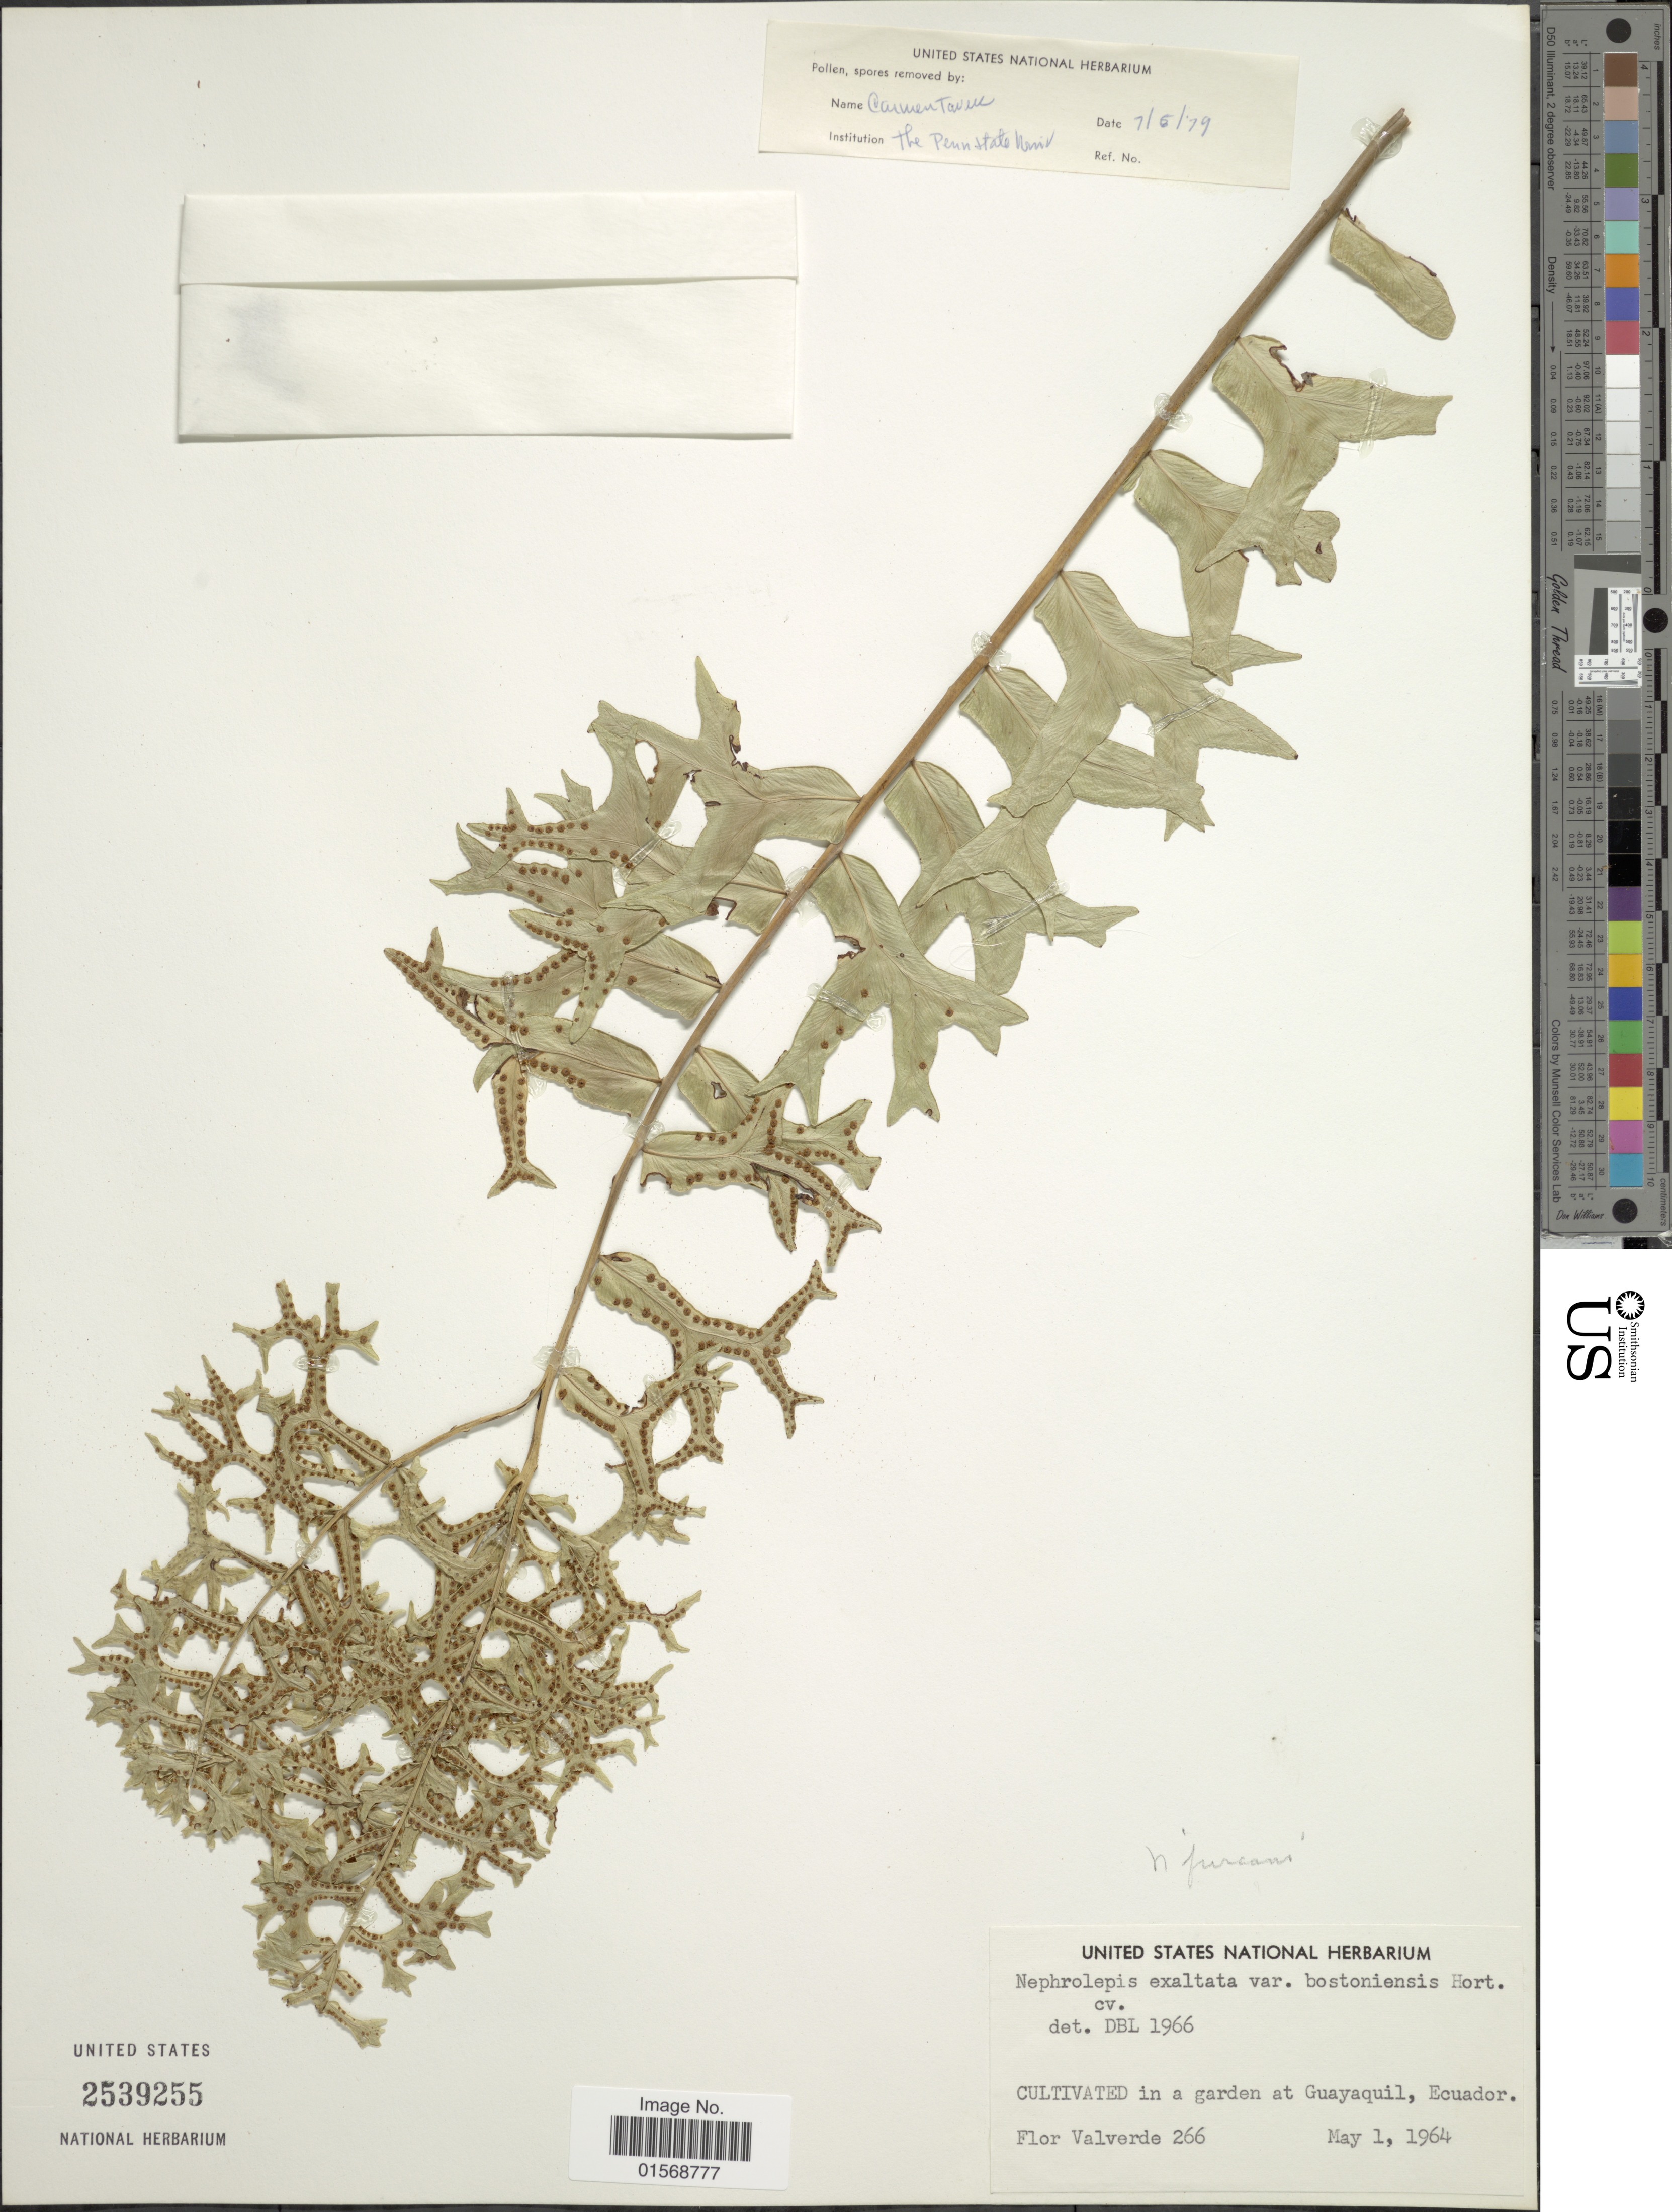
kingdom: Plantae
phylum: Tracheophyta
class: Polypodiopsida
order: Polypodiales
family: Nephrolepidaceae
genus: Nephrolepis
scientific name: Nephrolepis falcata 'Furcans'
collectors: F. M. Valverde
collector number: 266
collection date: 1964-05-01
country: Ecuador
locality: In a garden at Guayaquil, Ecuador.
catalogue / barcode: US 2539255